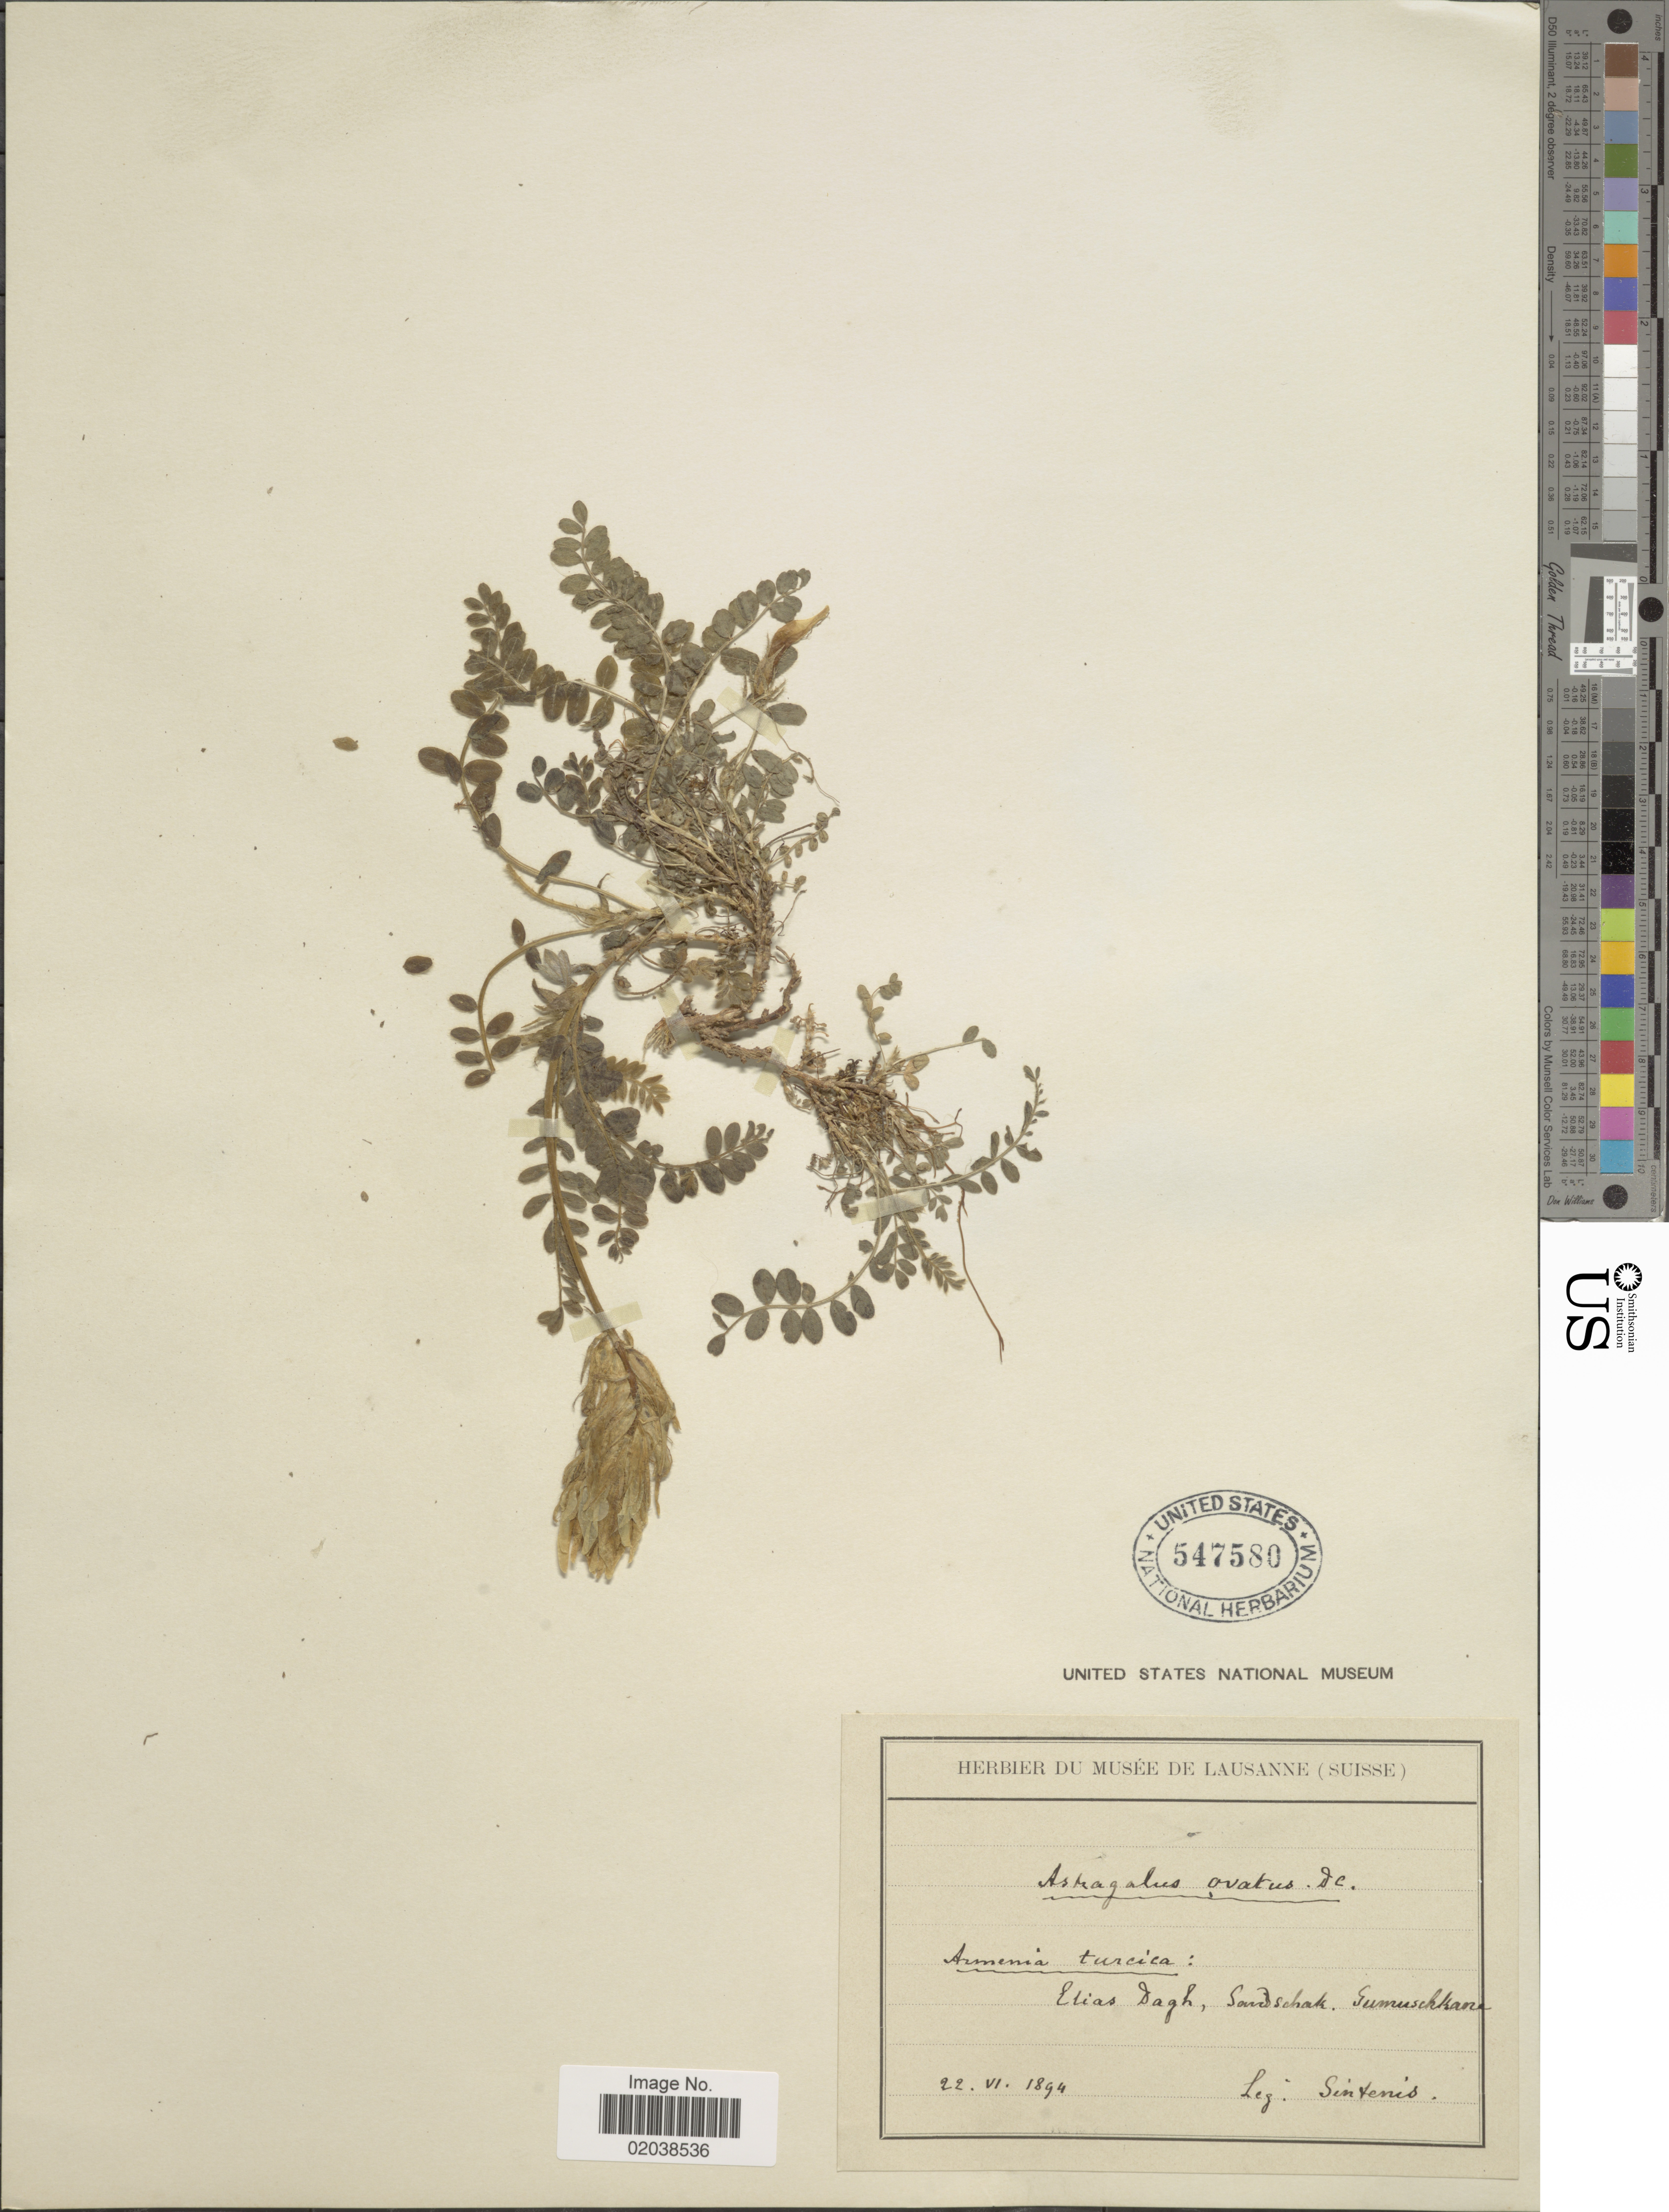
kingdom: Plantae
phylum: Tracheophyta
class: Magnoliopsida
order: Fabales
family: Fabaceae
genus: Astragalus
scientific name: Astragalus ovatus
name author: DC.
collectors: -. Sintenis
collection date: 1894-06-22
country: Armenia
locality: Armenia turcica. Elias Dagh, Sandschak. Gumuschkane [interpreted]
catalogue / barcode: US 547580